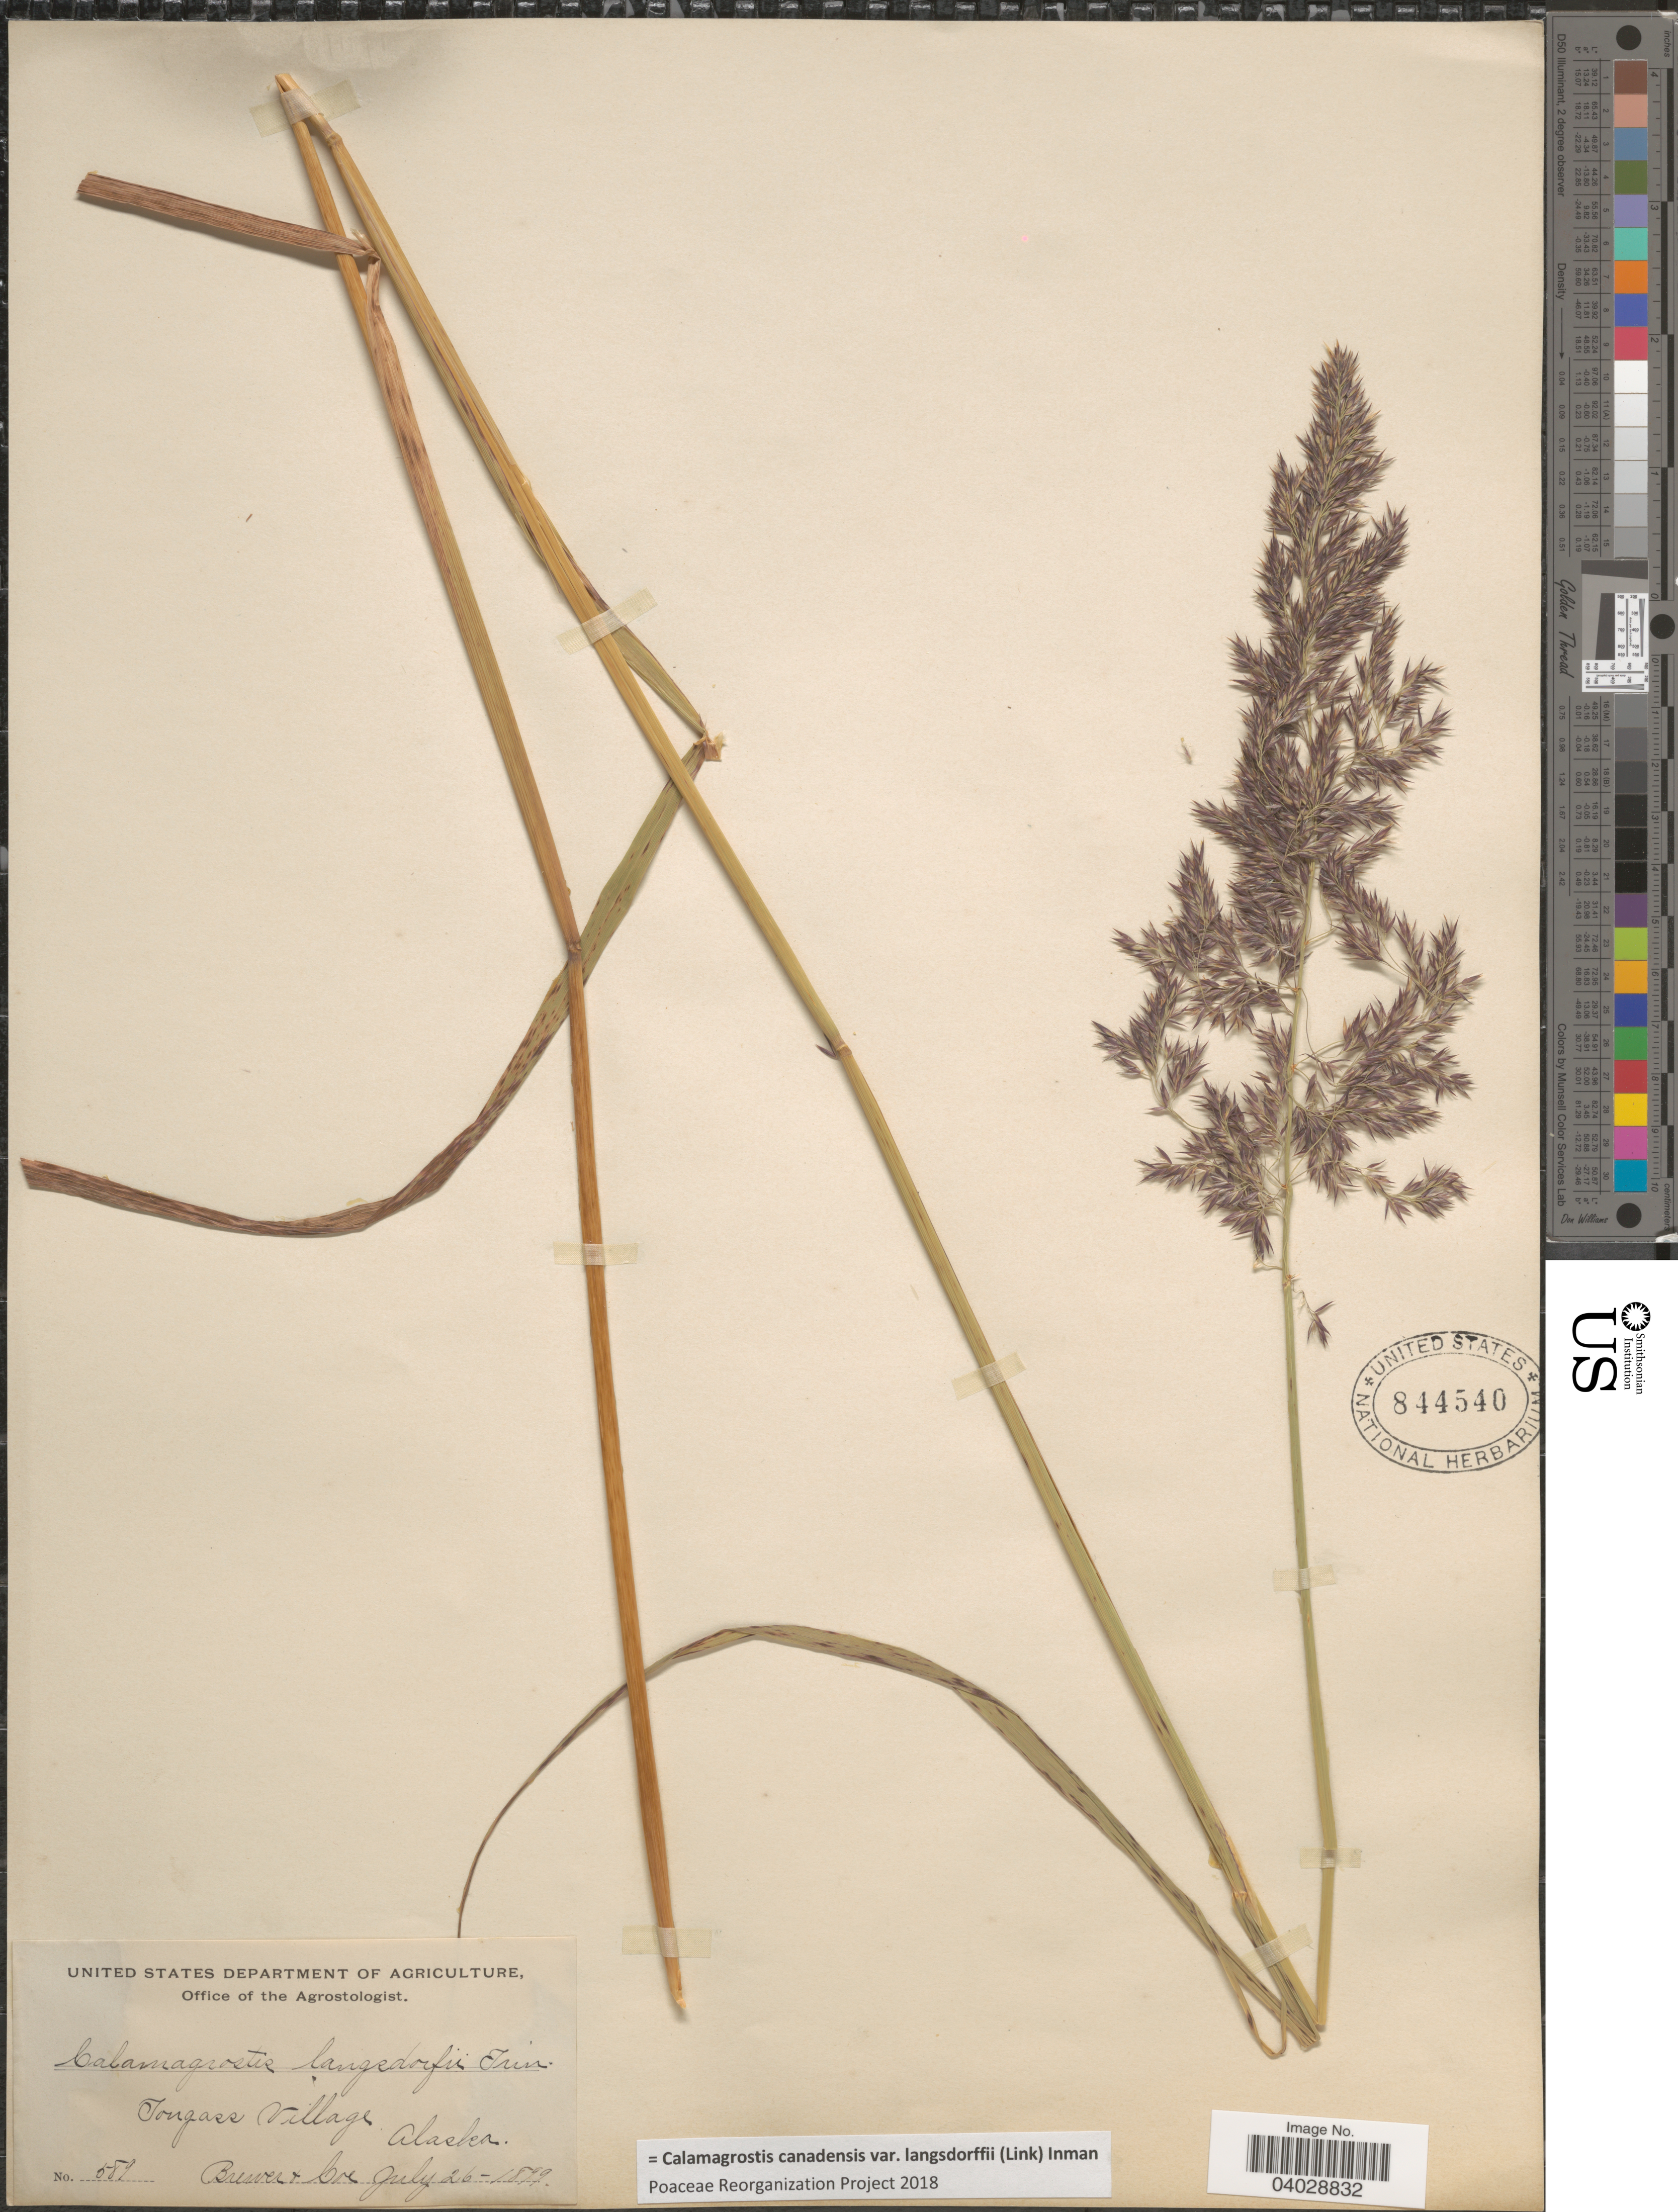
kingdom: Plantae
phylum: Tracheophyta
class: Liliopsida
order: Poales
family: Poaceae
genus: Calamagrostis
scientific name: Calamagrostis canadensis var. langsdorffii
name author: (Link) Inman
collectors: -. Brewer & Coe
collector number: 589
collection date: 1899-07-26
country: United States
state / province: Alaska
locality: Tongass Village.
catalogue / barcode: US 844540